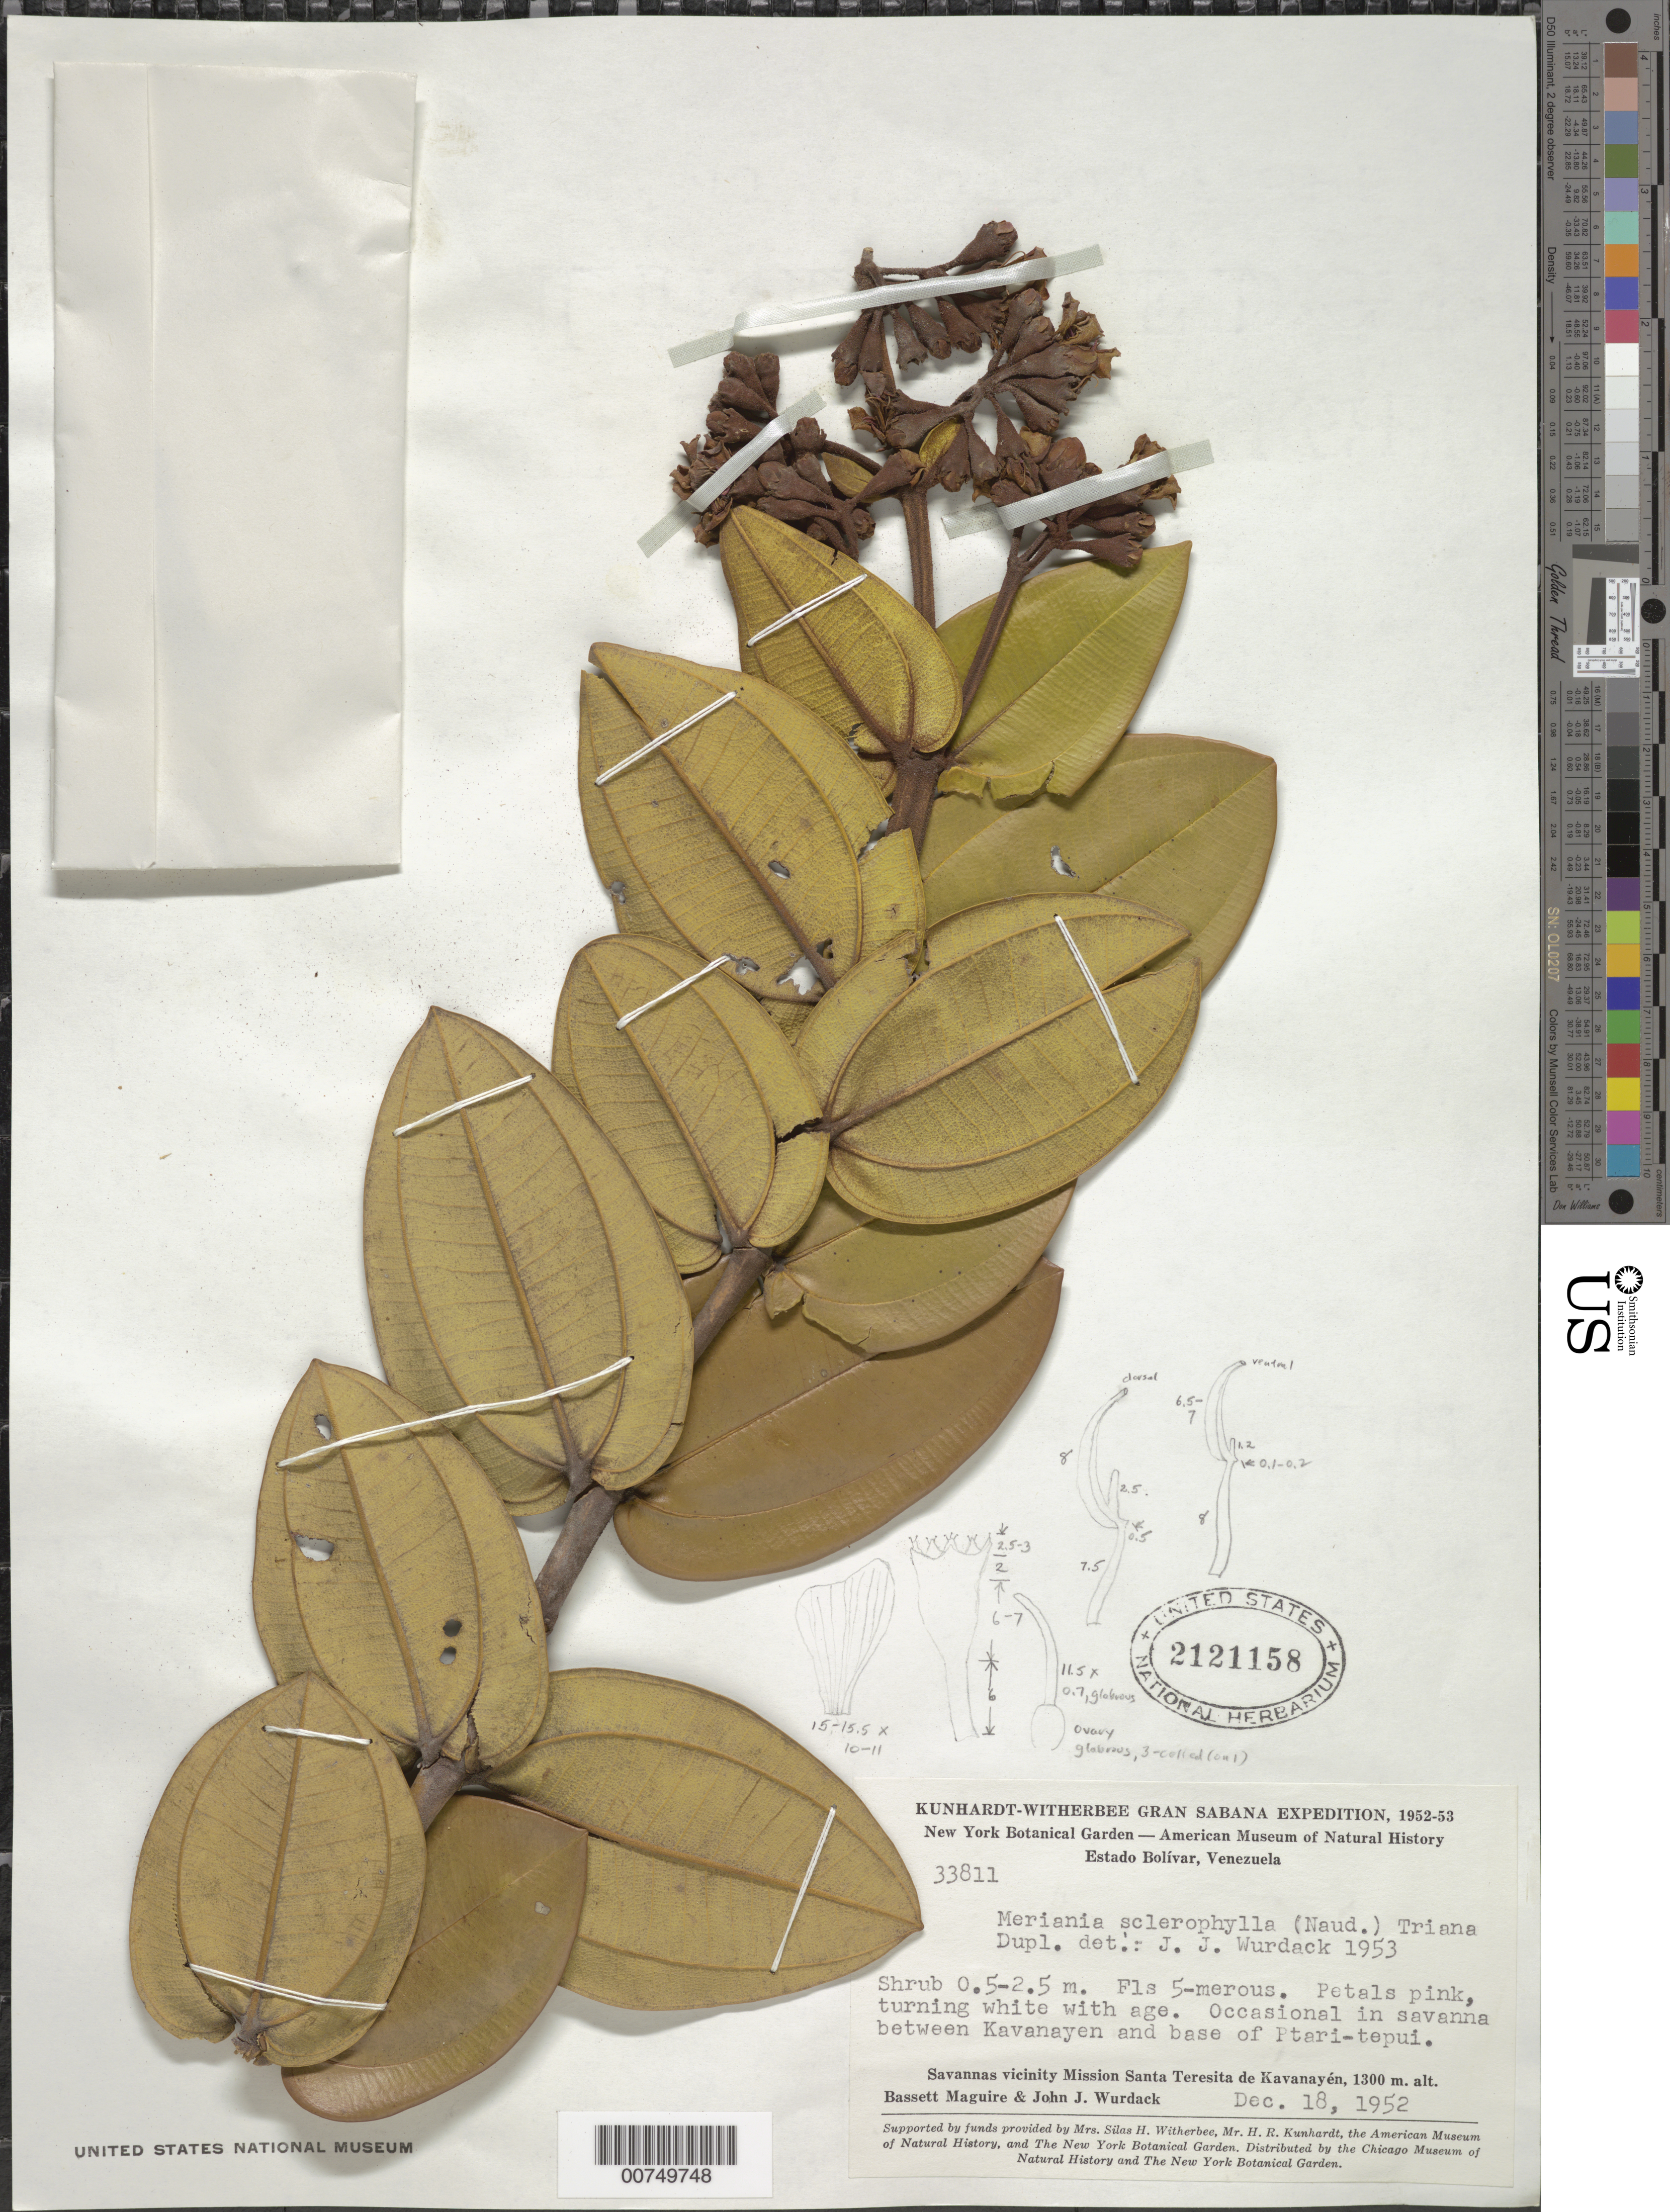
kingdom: Plantae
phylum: Tracheophyta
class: Magnoliopsida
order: Myrtales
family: Melastomataceae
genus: Meriania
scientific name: Meriania sclerophylla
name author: Triana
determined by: Wurdack, John J., (US), US (UNITED STATES)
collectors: B. Maguire & J. J. Wurdack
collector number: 33811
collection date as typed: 18-Dec-52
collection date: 1952-12-18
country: Venezuela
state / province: Bolívar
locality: Kavanayén to base of Ptari-tepuí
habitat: Savanna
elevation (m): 1300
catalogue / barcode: US 2121158